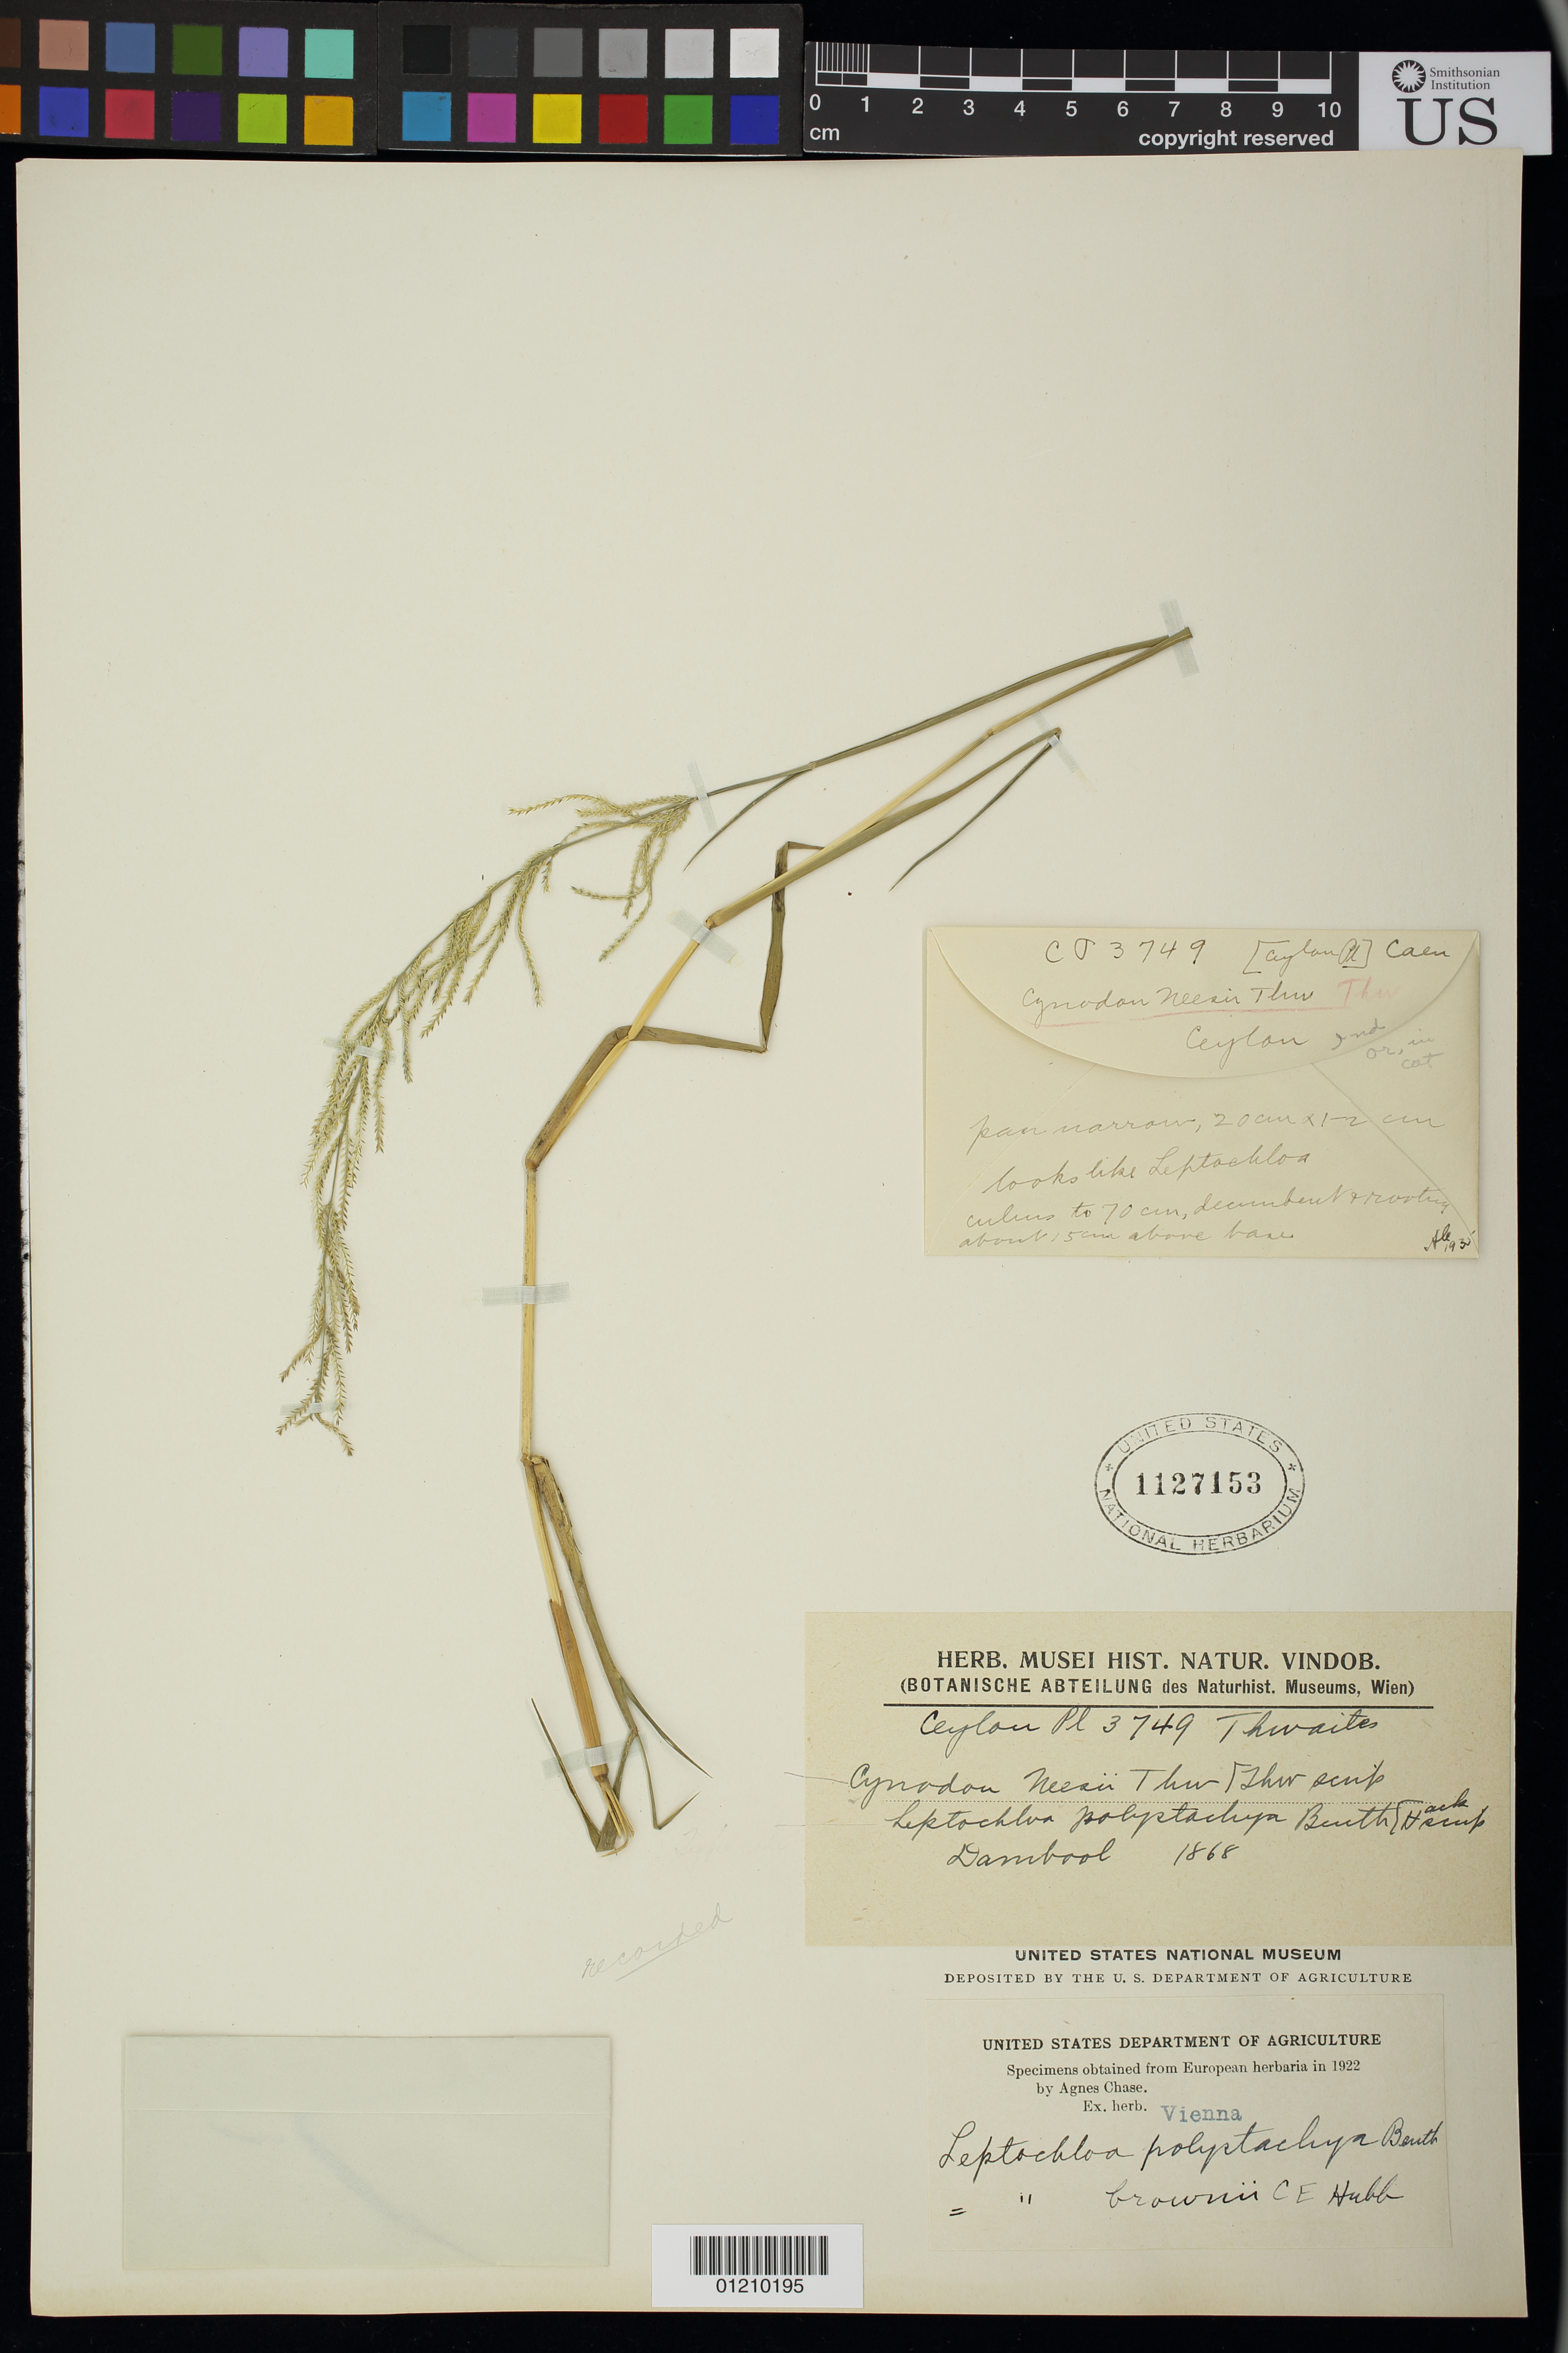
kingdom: Plantae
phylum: Tracheophyta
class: Liliopsida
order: Poales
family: Poaceae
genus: Cynodon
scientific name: Cynodon neesii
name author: Thwaites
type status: Isotype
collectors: G. H. K. Thwaites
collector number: C.P.3749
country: Sri Lanka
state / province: Ceylon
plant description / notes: Fragmentary material of type specimen ex herb. Vienna.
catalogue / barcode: US 1127153